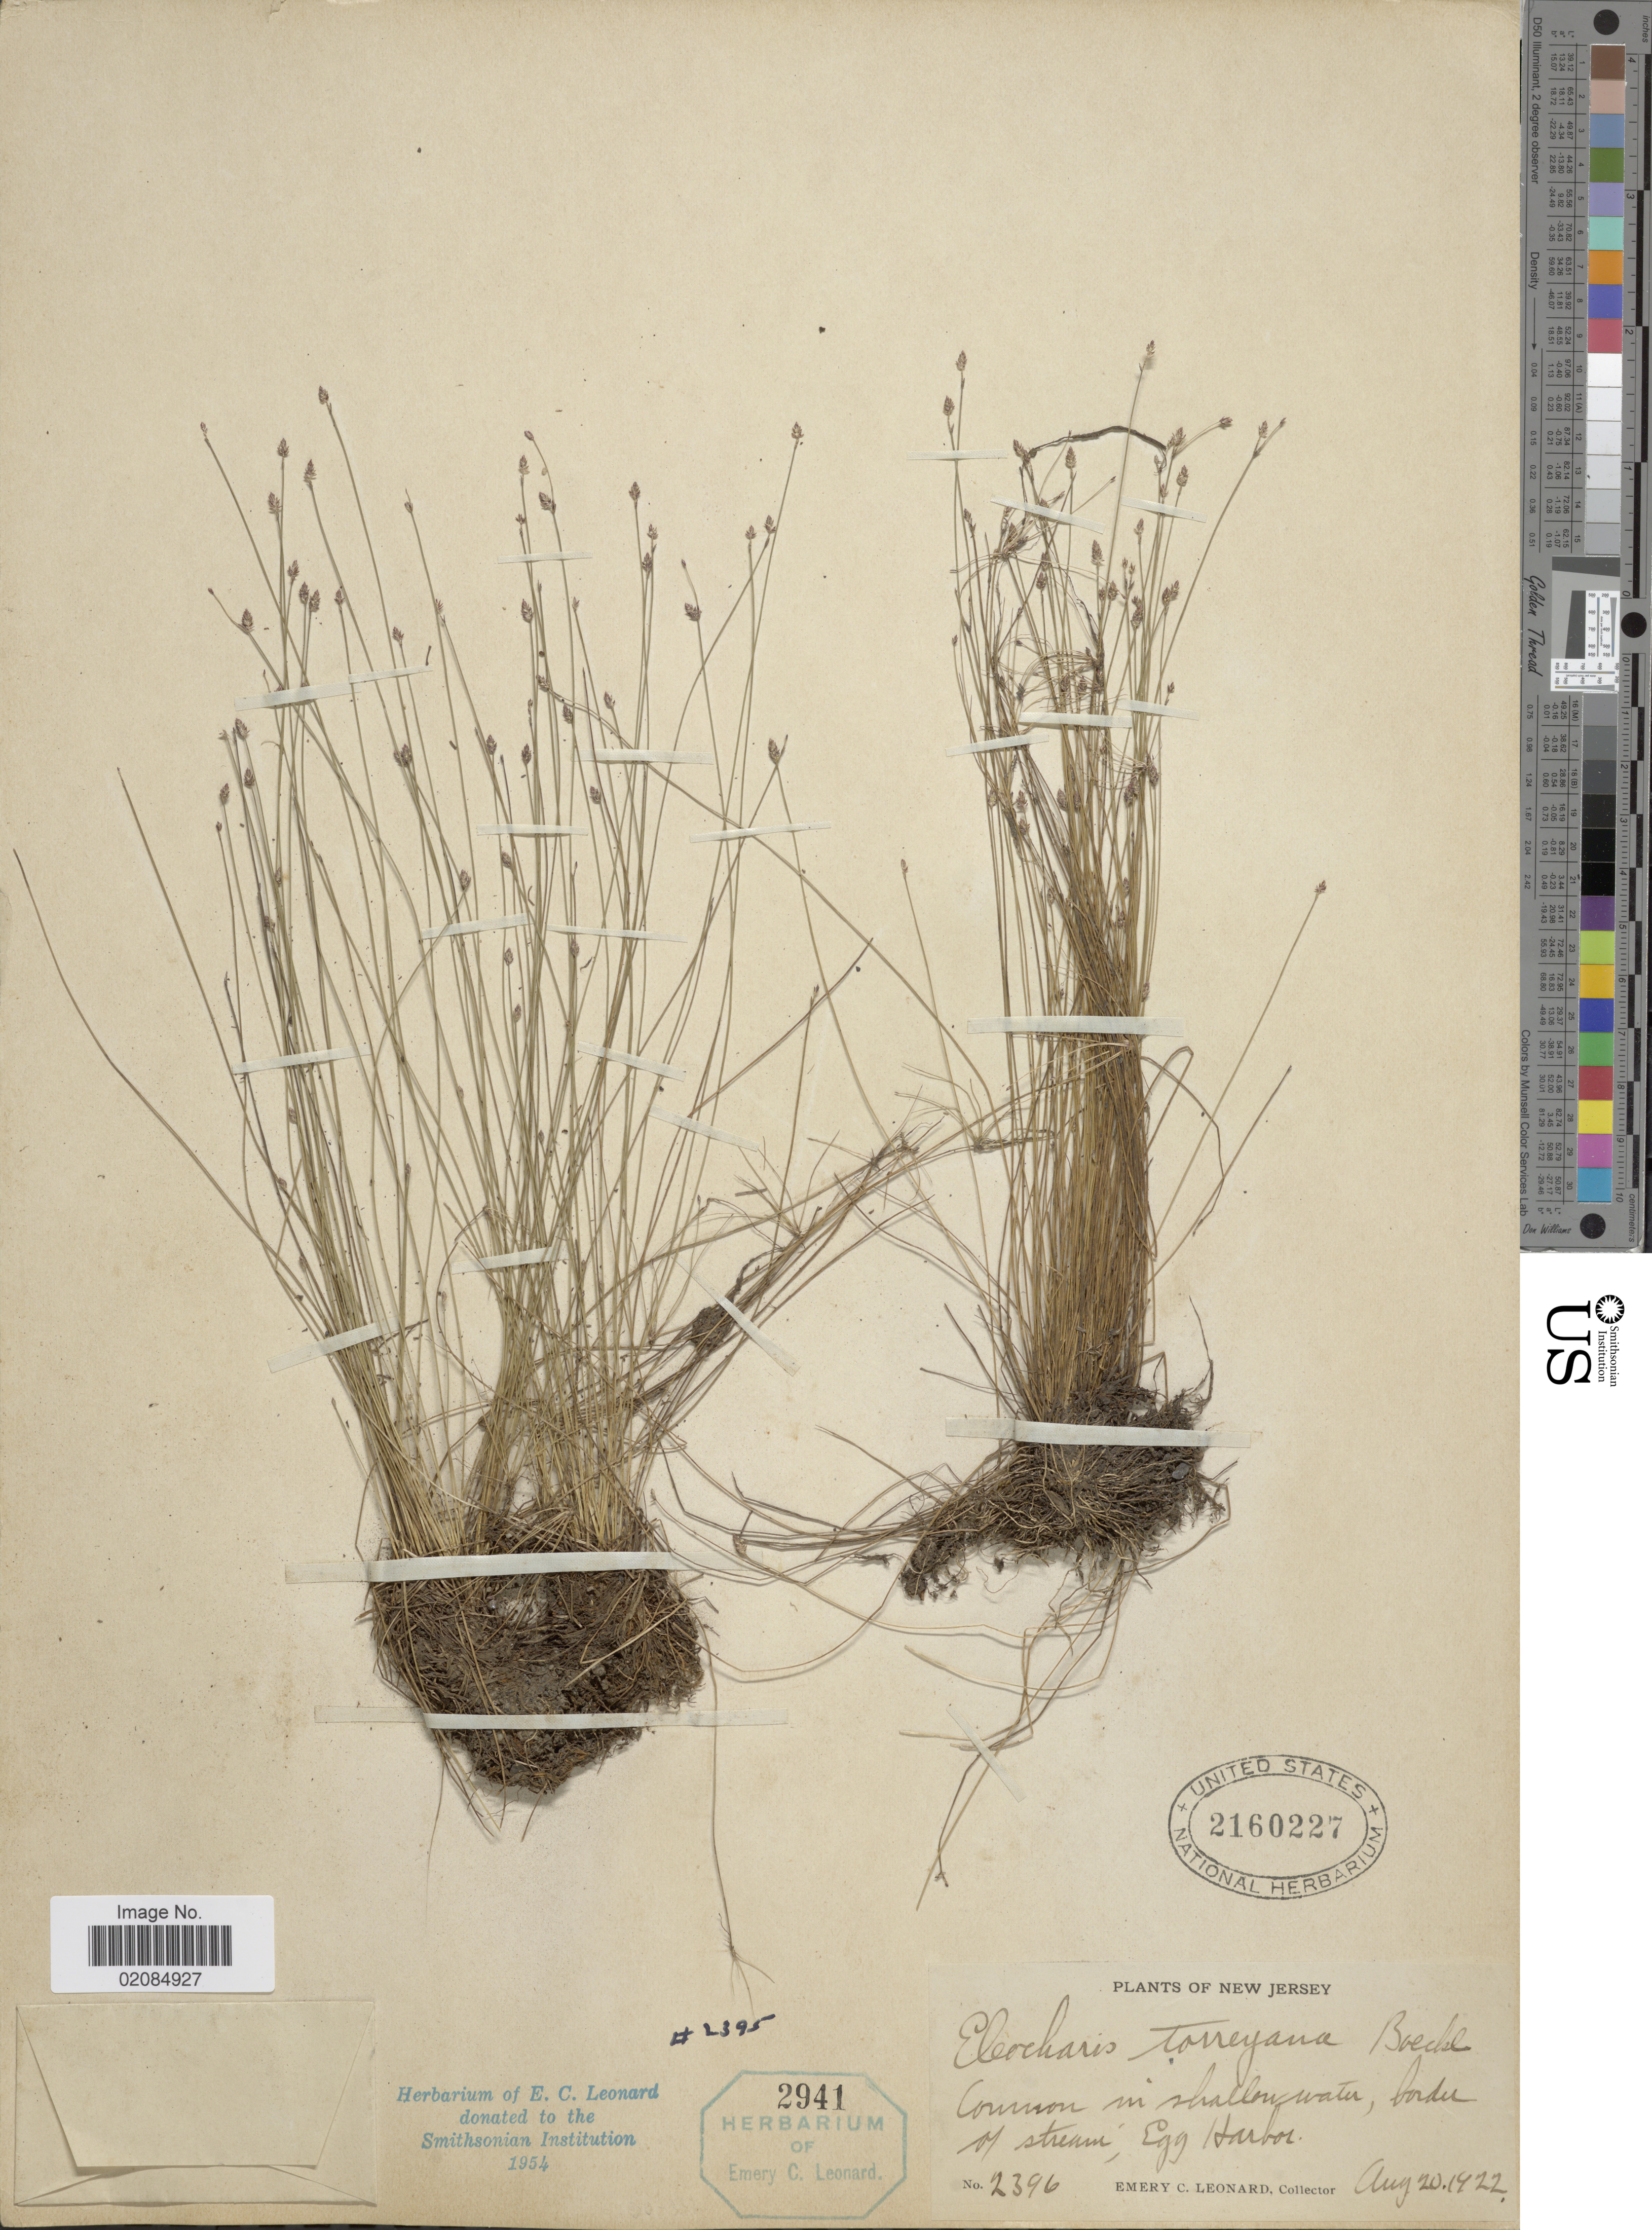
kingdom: Plantae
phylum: Tracheophyta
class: Liliopsida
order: Poales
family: Cyperaceae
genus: Eleocharis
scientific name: Eleocharis microcarpa var. filiculmis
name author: Torr.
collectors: E. C. Leonard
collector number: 2396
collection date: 1922-08-20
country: United States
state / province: New Jersey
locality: Border of stream; Egg Harbor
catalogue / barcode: US 2160227